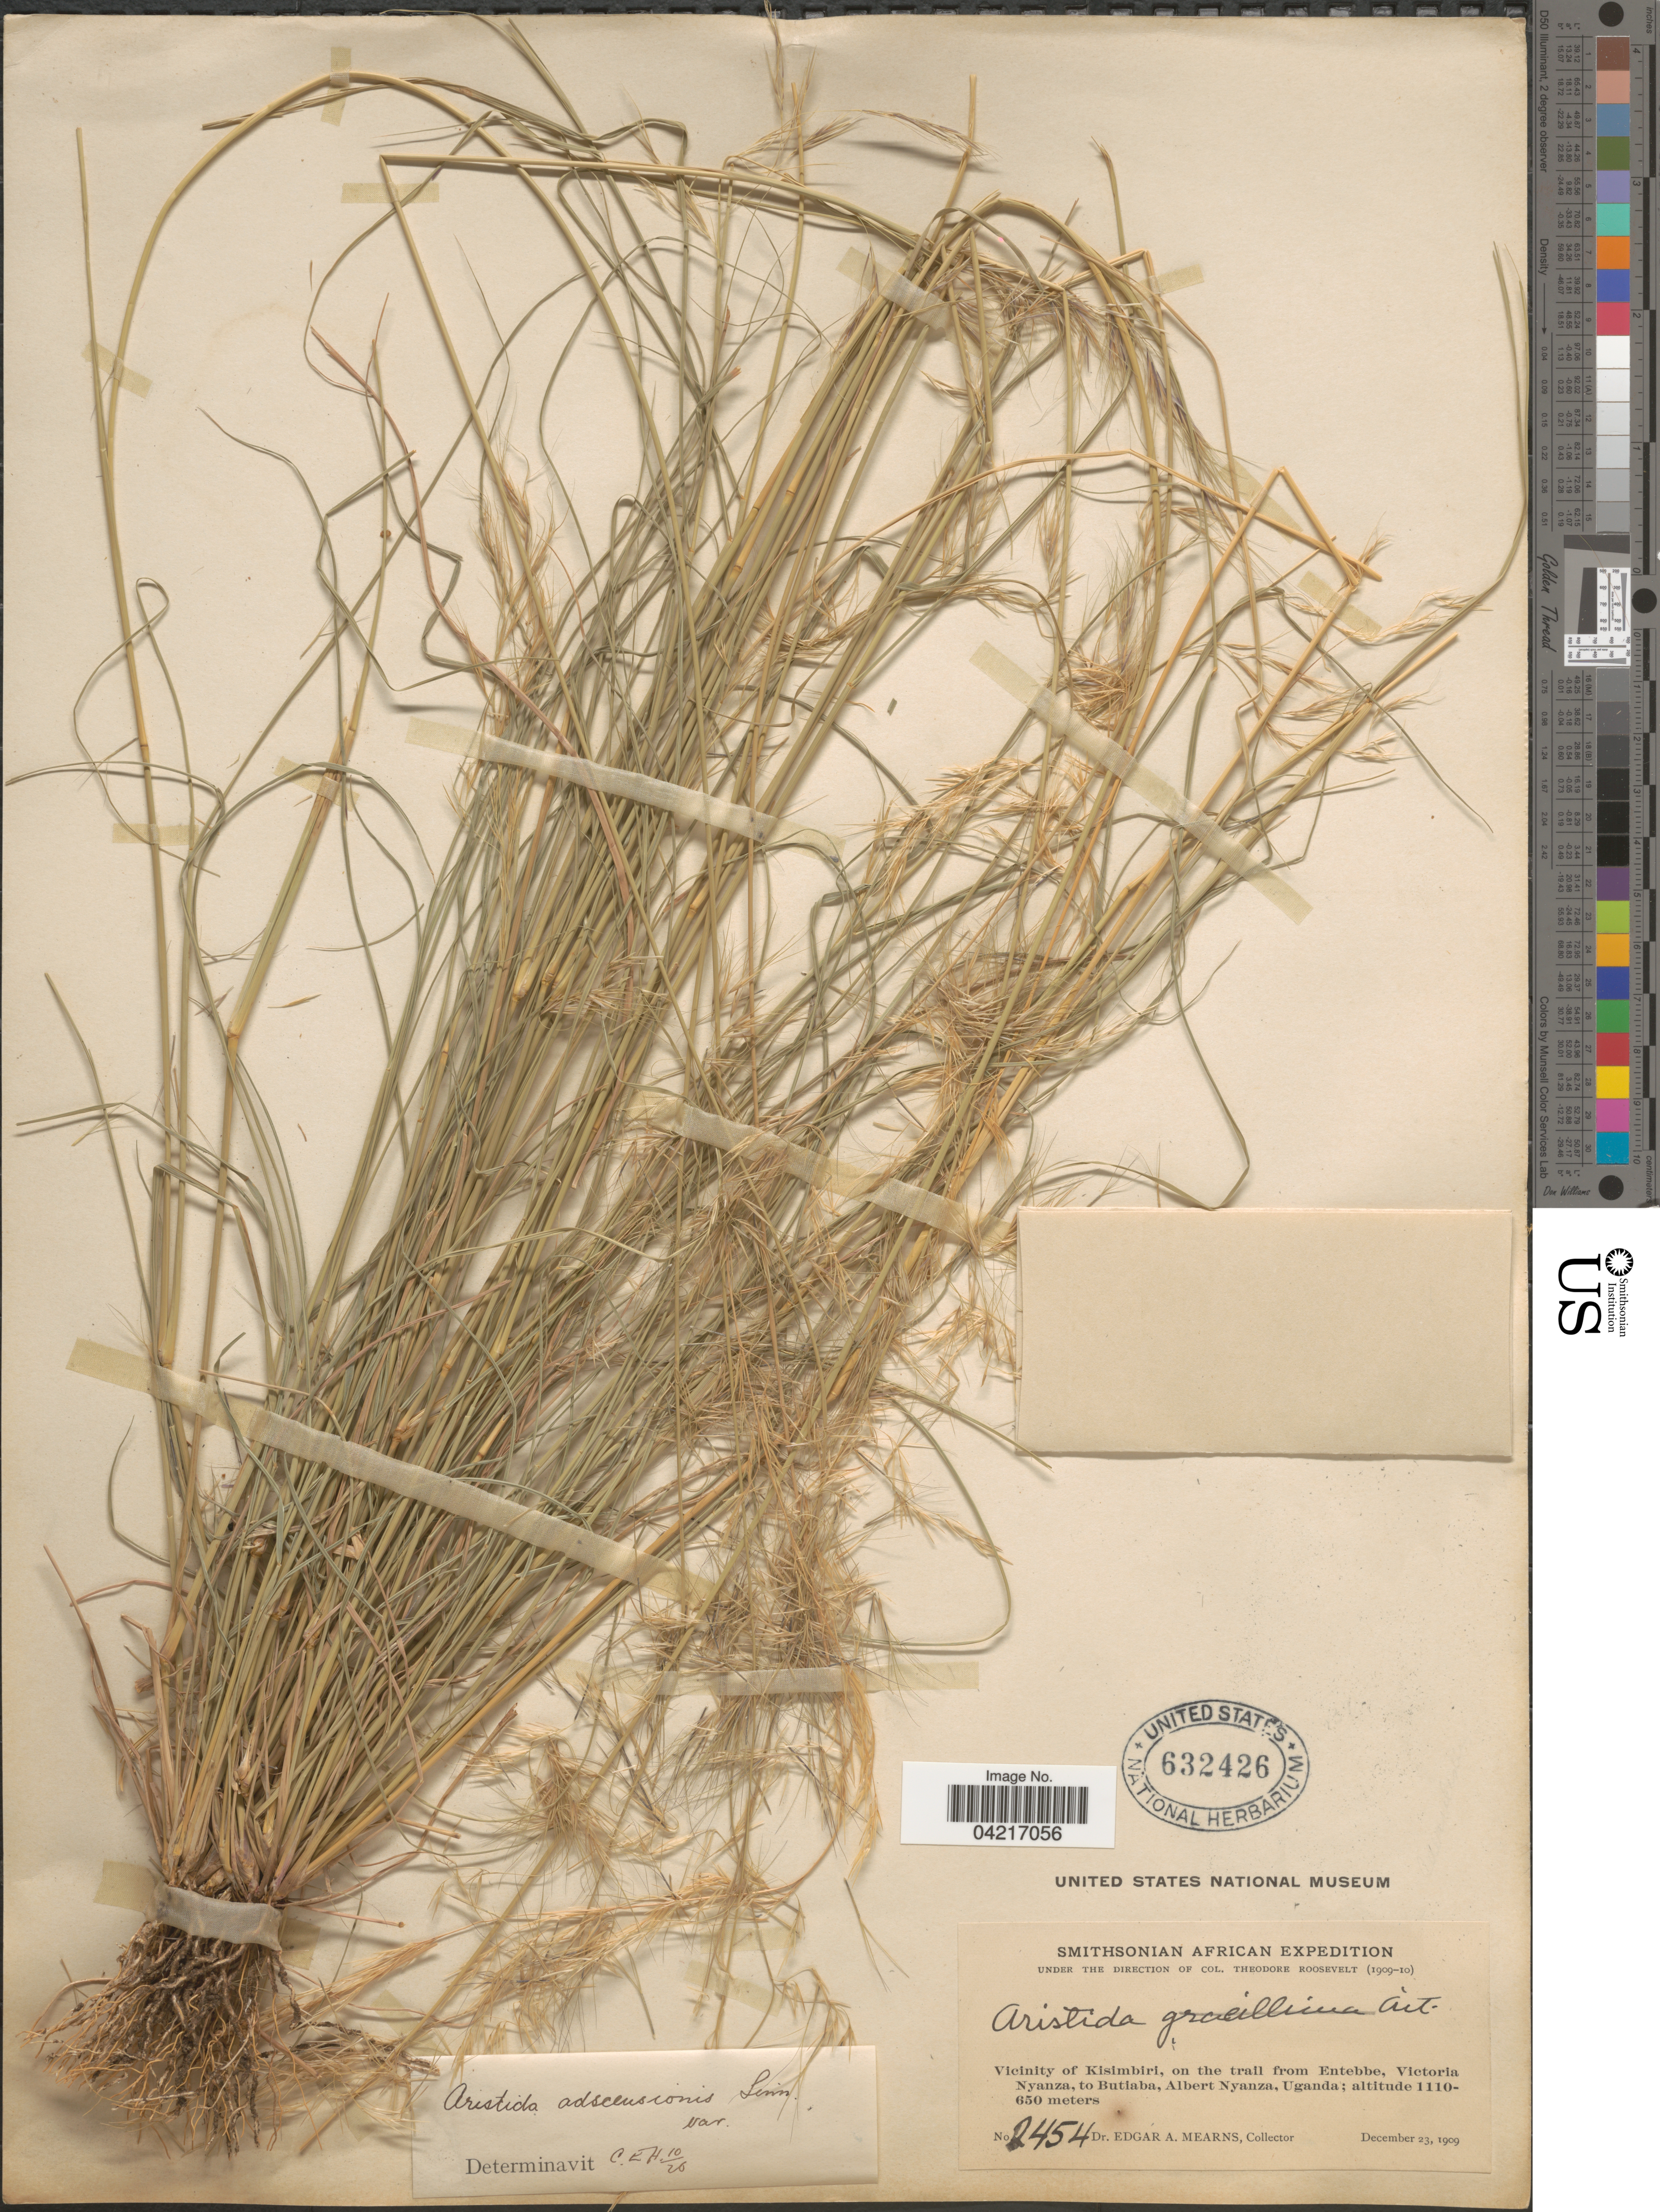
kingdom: Plantae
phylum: Tracheophyta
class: Liliopsida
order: Poales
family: Poaceae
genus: Aristida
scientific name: Aristida adscensionis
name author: L.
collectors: E. A. Mearns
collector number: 2454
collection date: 1909-12-23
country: Uganda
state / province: Central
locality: Smithsonian African Expedition. Vicinity of Kisimbiri, on the trail from Entebbe, Victoria Nyanza, to Butiaba, Albert Nyanza.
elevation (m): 650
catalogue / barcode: US 632426